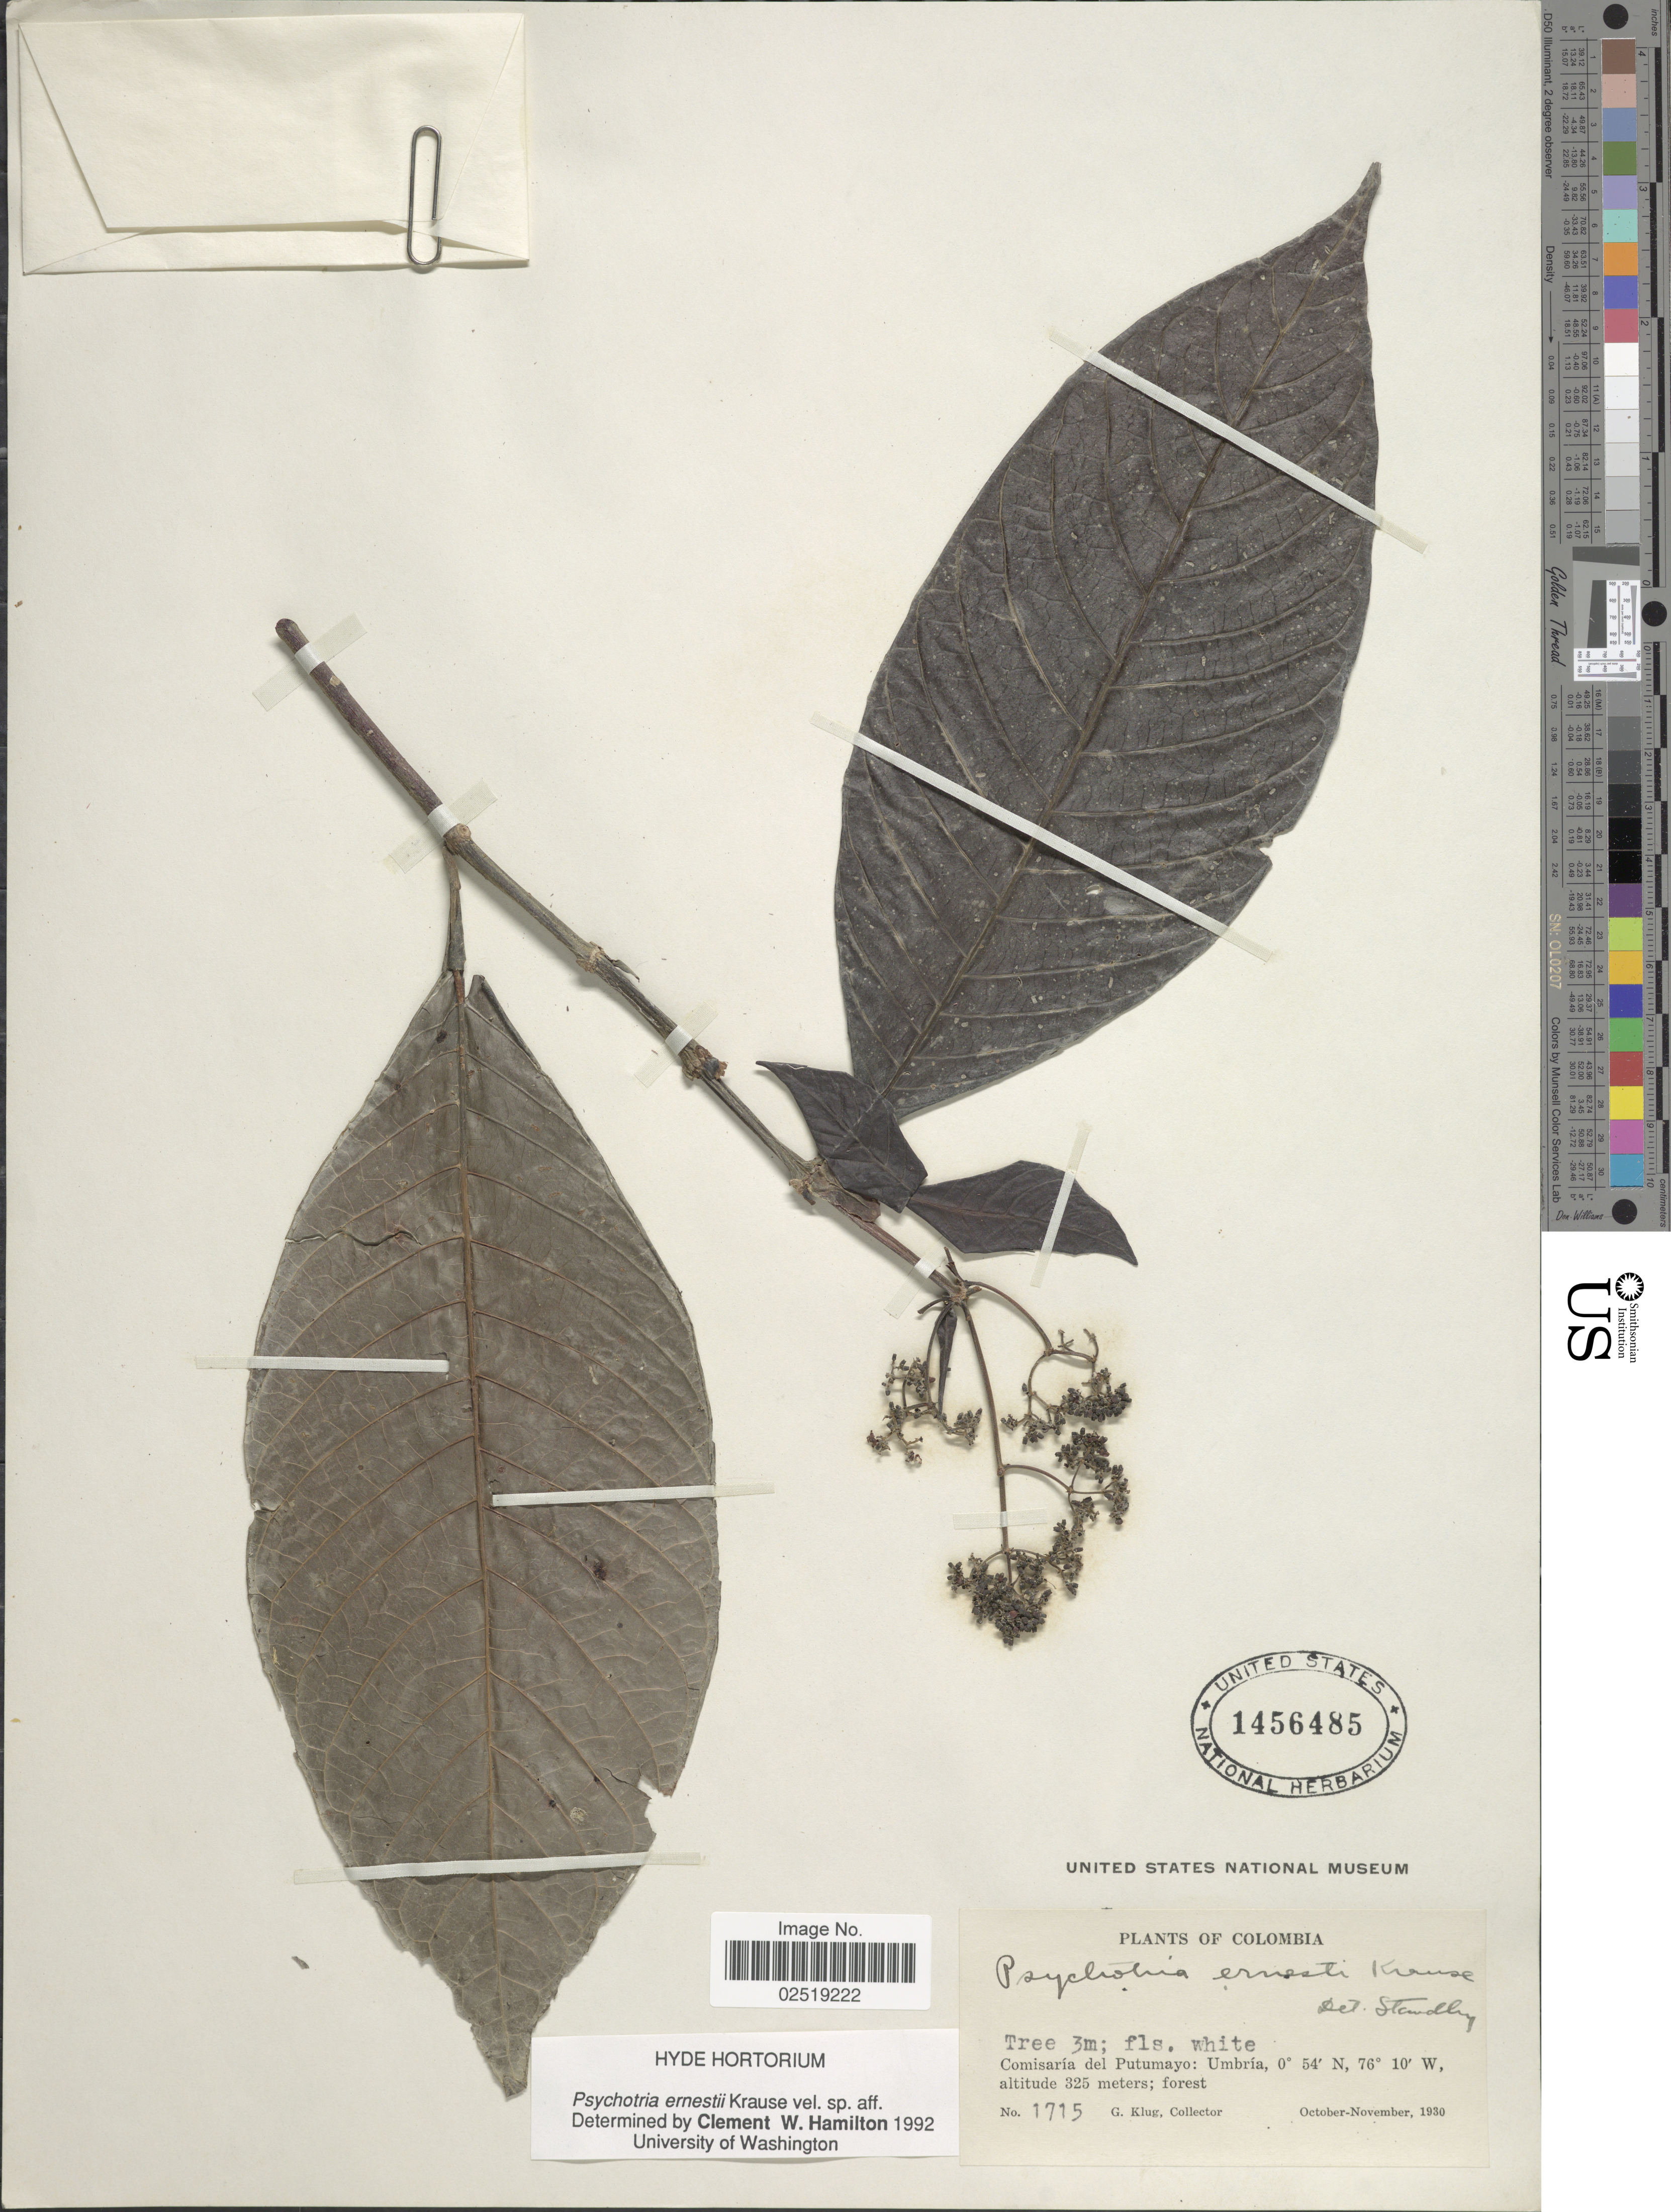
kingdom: Plantae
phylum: Tracheophyta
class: Magnoliopsida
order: Gentianales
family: Rubiaceae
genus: Psychotria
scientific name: Psychotria ernestii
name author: K. Krause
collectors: G. Klug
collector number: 1715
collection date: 1930-10/1930-11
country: Colombia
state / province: Putumayo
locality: Comisaria del Putumayo: Umbria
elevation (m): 325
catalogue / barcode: US 1456485